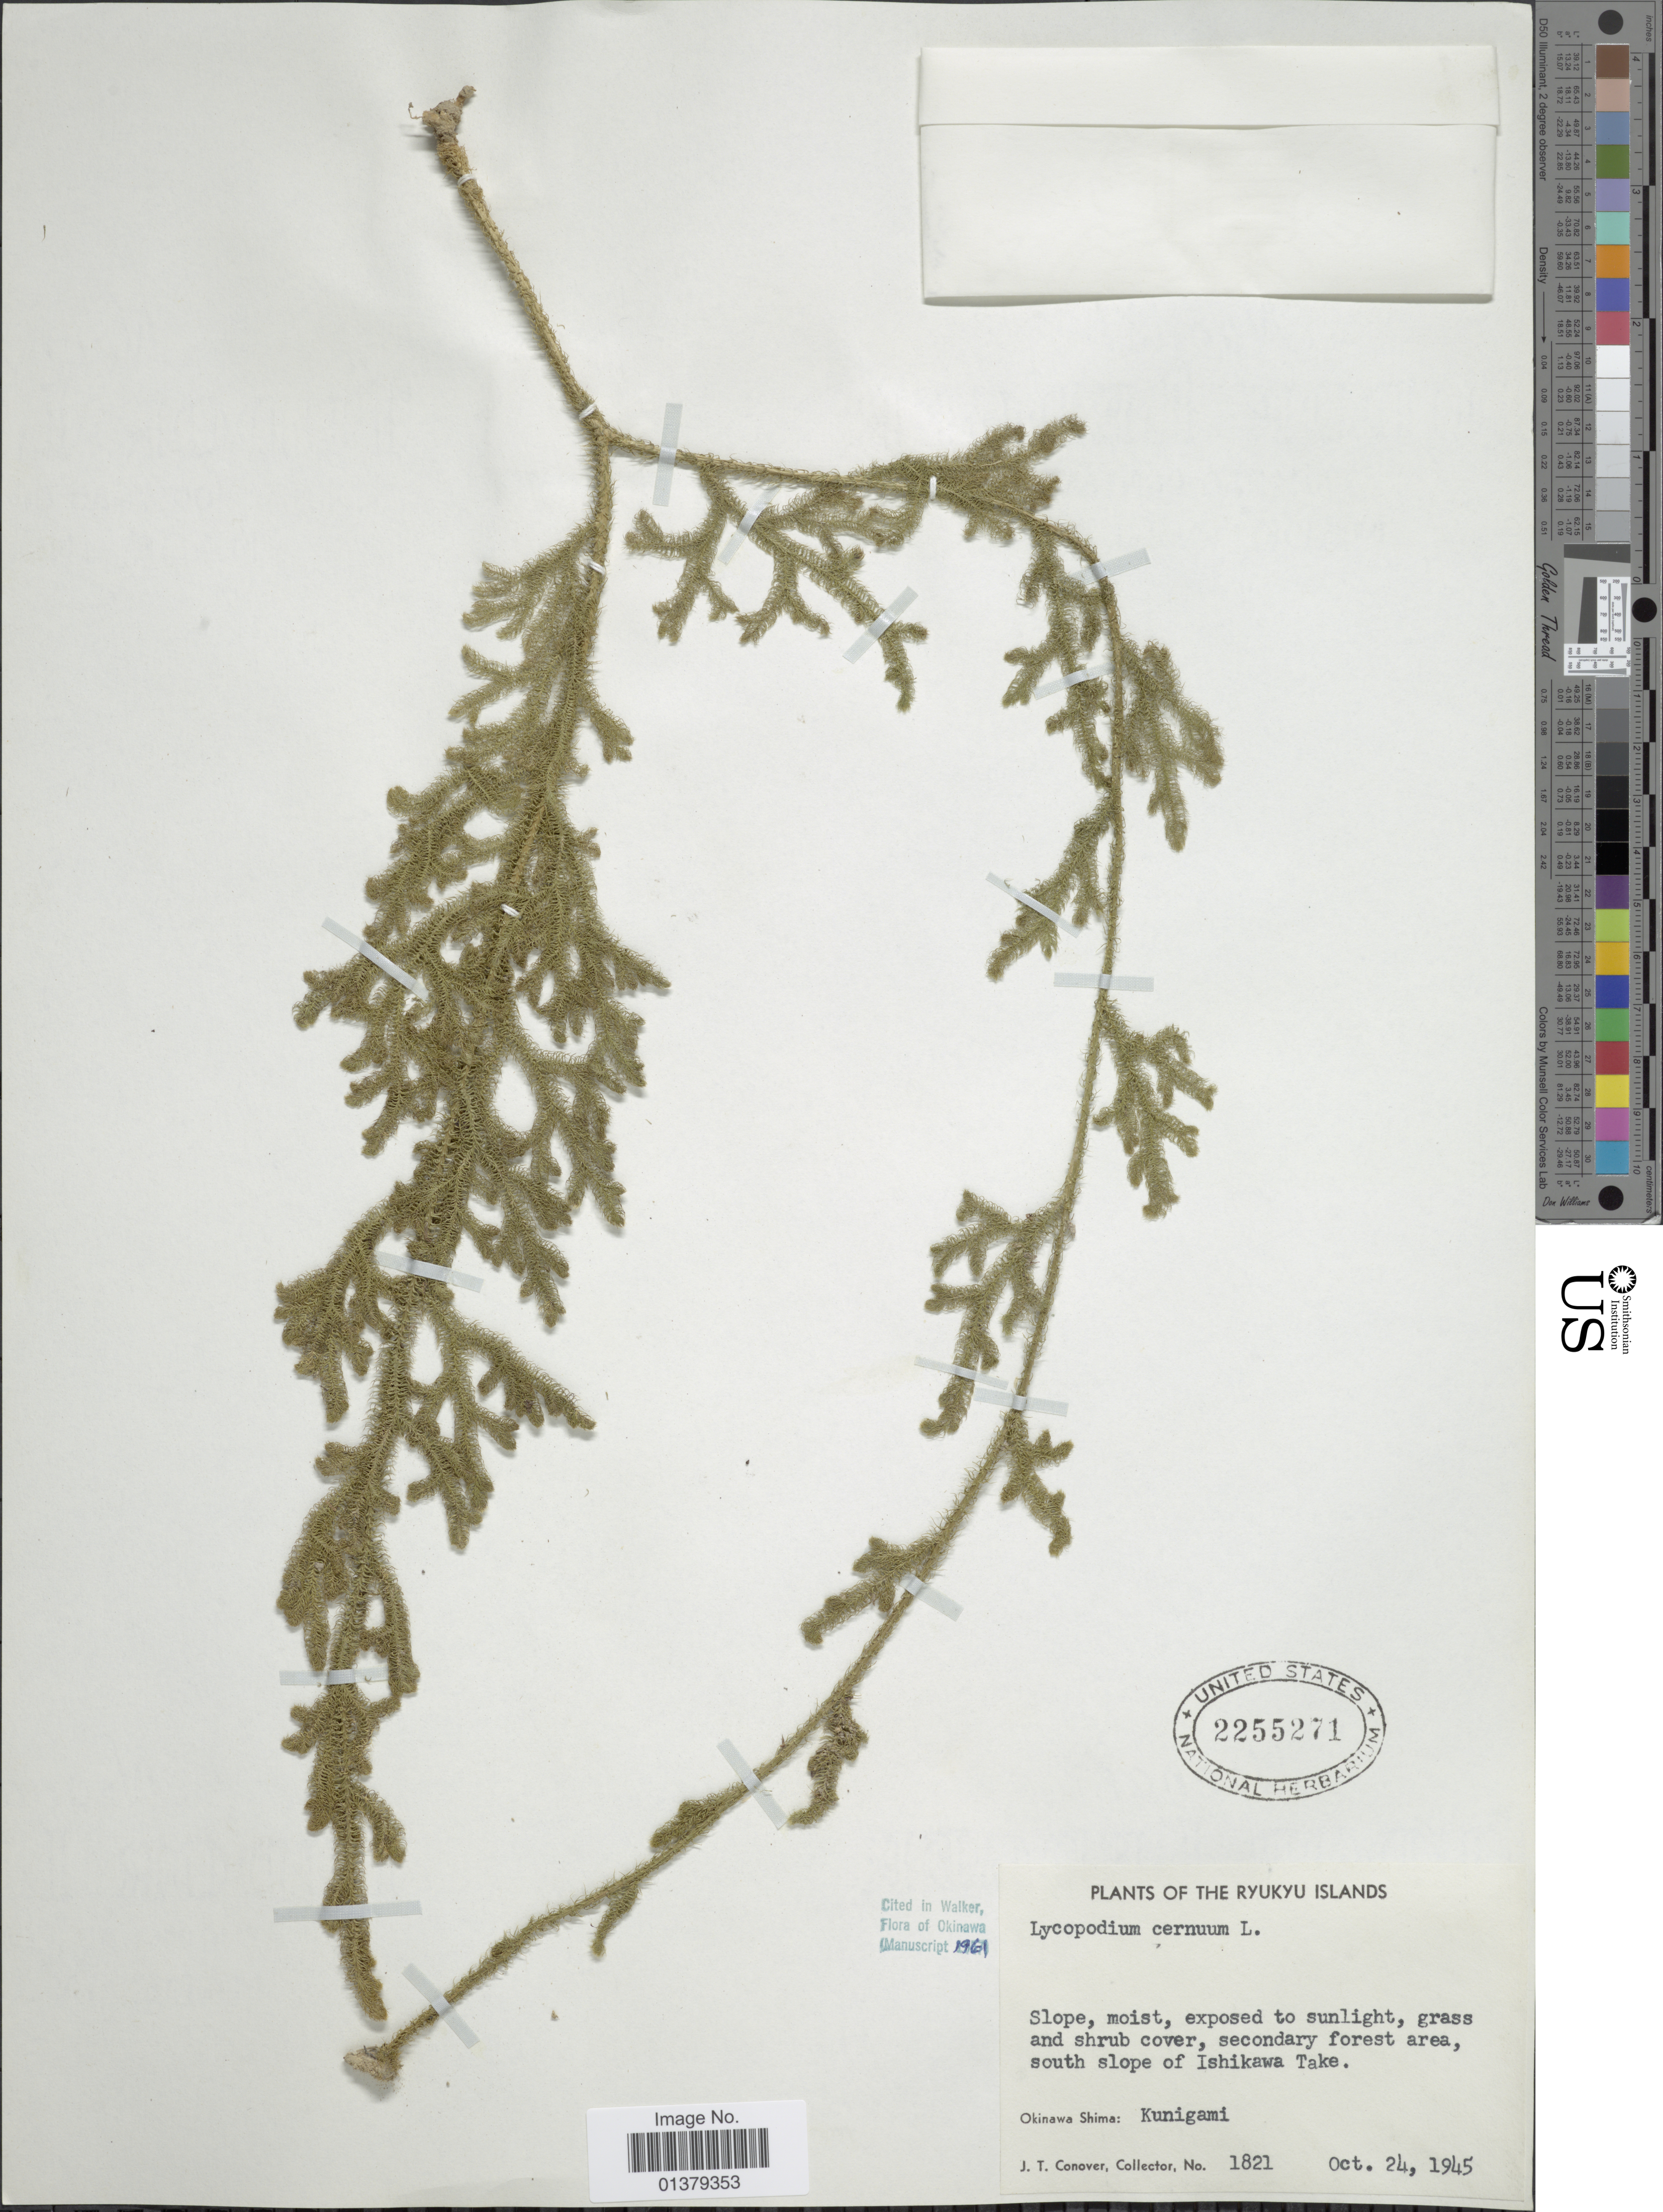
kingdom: Plantae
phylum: Tracheophyta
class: Lycopodiopsida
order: Lycopodiales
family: Lycopodiaceae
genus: Palhinhaea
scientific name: Palhinhaea cernua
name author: (L.) Vasc. & Franco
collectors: J. T. Conover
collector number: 1821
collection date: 1945-10-24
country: Japan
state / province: Okinawa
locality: The Ryukyu Islands, secondary forest area, south slope of Ishikawa Take, Kunigami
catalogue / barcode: US 2255271